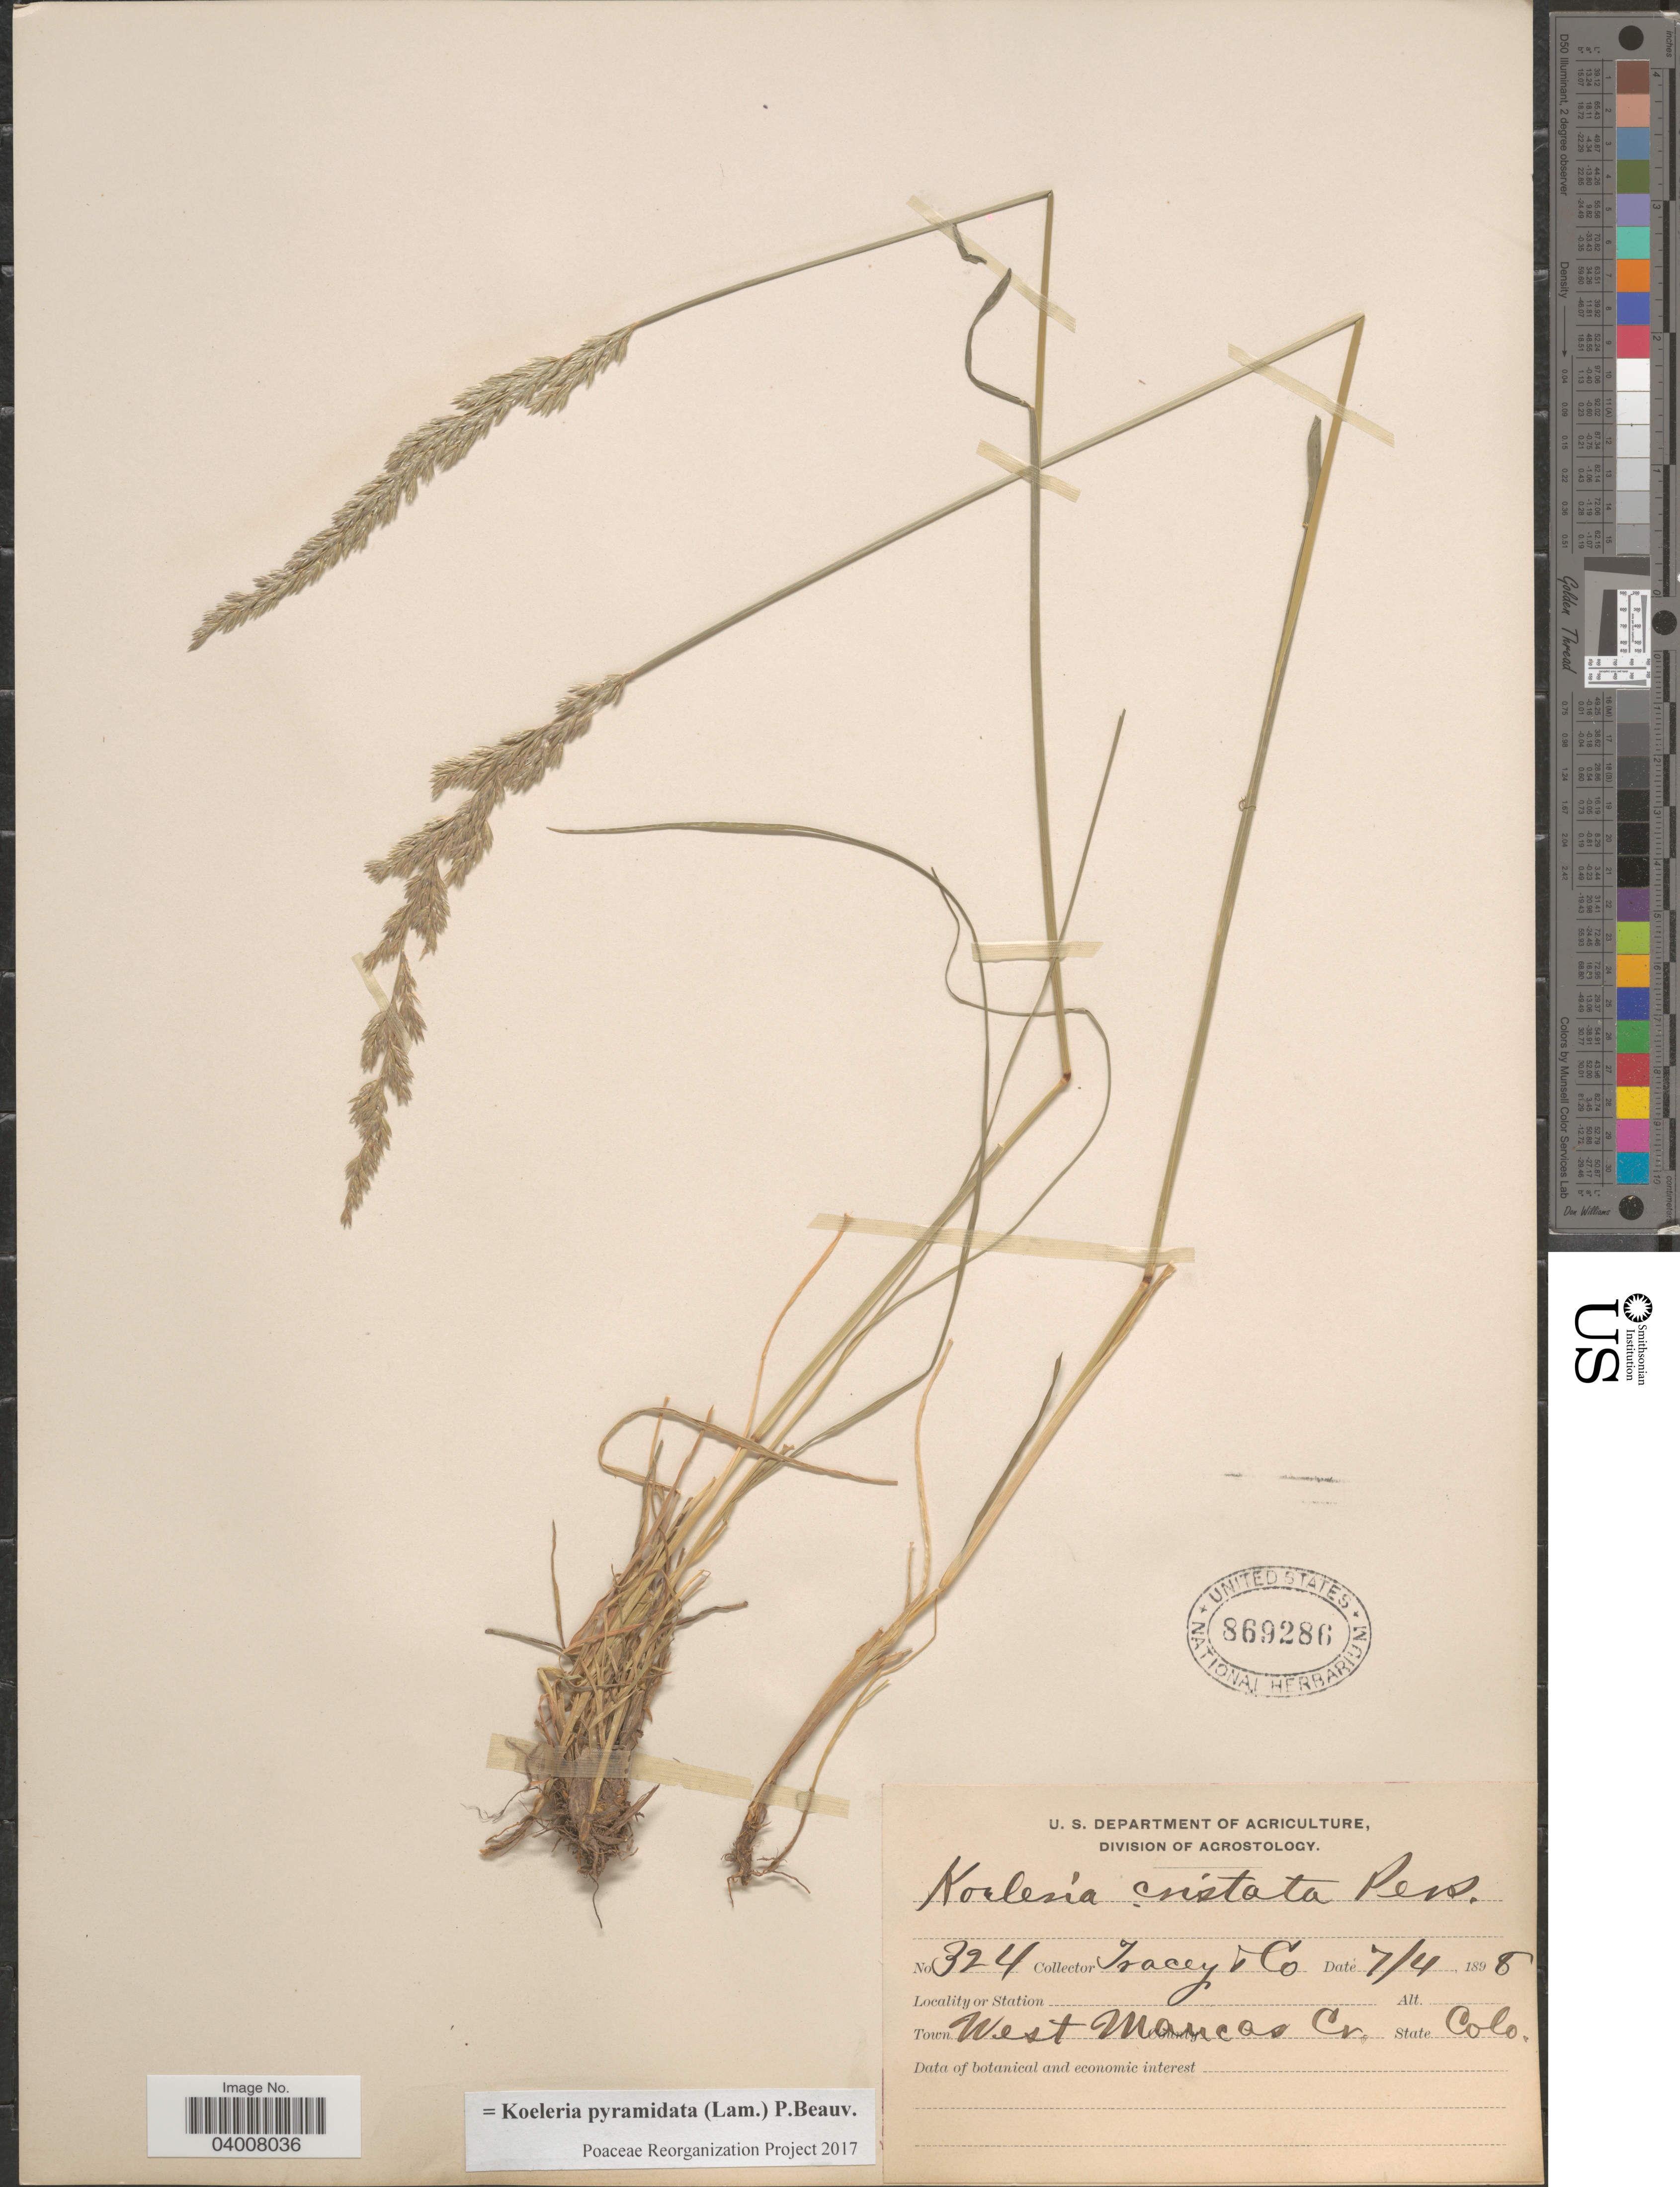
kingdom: Plantae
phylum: Tracheophyta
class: Liliopsida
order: Poales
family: Poaceae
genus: Koeleria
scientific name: Koeleria pyramidata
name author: (Lam.) P. Beauv.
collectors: Tracey & Co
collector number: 324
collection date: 1898-07-04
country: United States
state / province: Colorado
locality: West Mancas Cr.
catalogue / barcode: US 869286